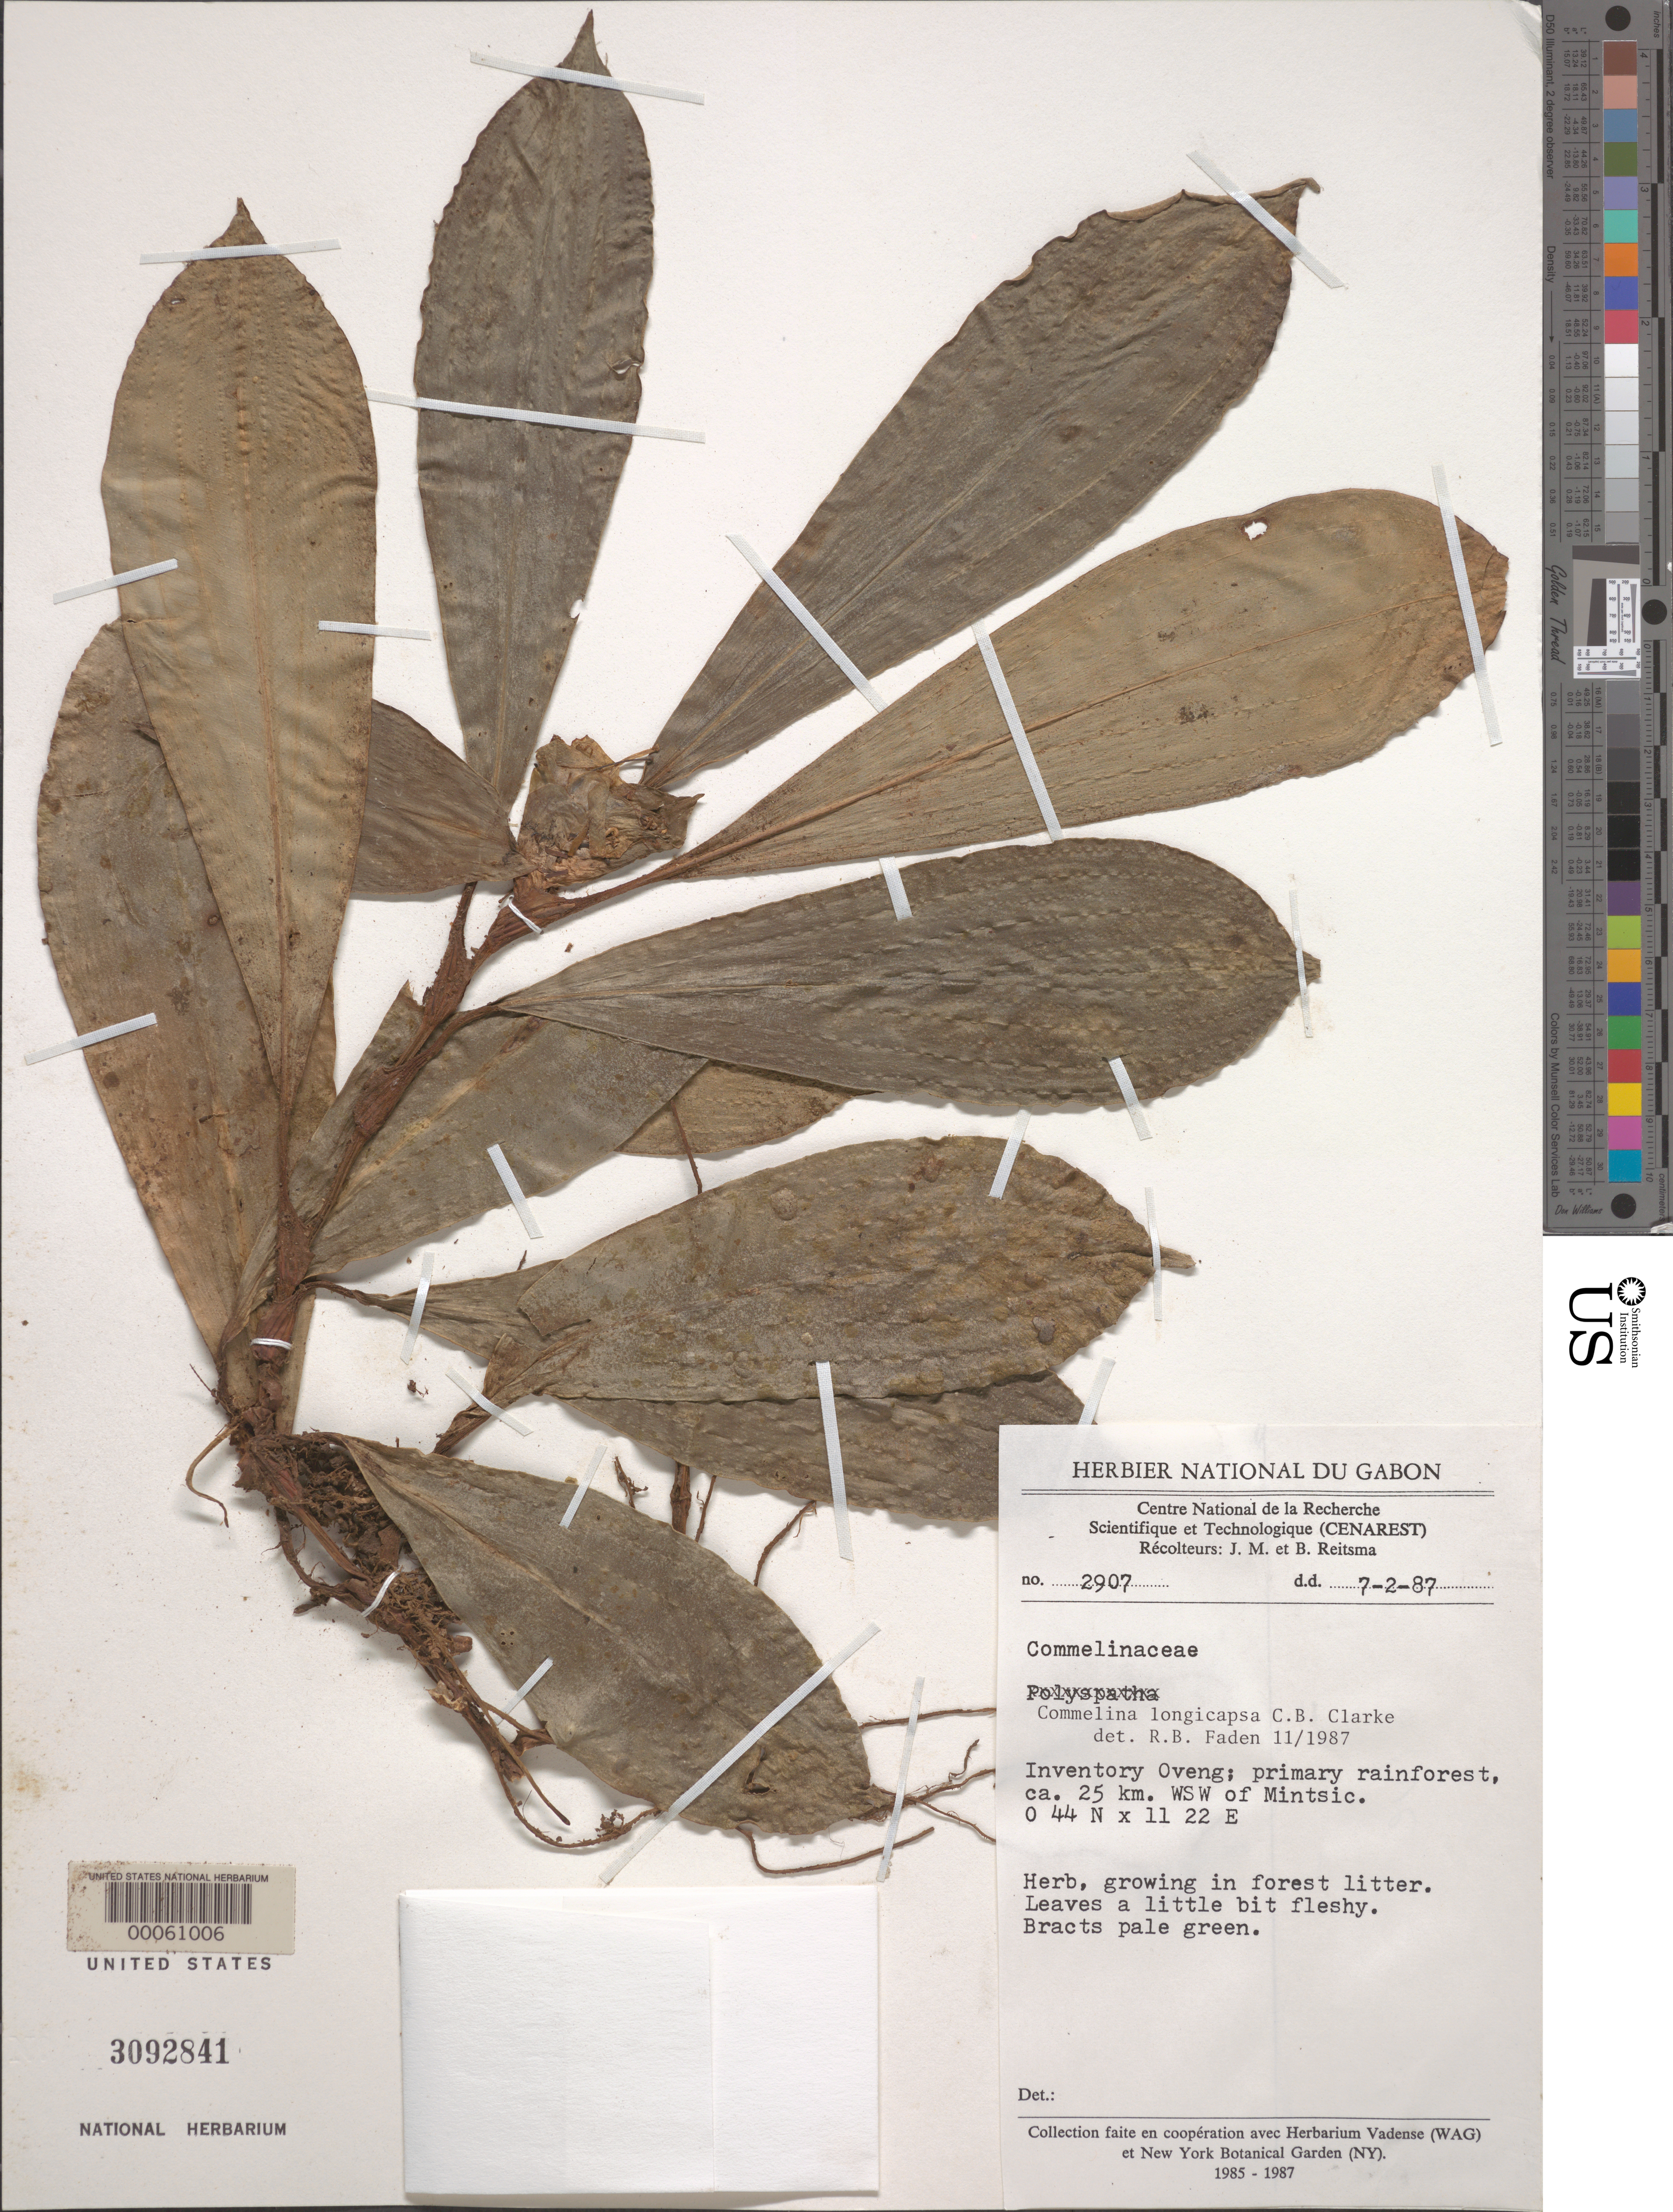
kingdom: Plantae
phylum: Tracheophyta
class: Liliopsida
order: Commelinales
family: Commelinaceae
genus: Commelina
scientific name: Commelina longicapsa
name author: C.B. Clarke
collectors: J. Reitsma & B. Reitsma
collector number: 2907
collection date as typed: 07 Feb 1987 or 02 Jul 1987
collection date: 1987-02-07 or 1987-07-02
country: Gabon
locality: Inventory Oveng, ca. 25 km. WSW of Mintsic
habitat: Primary rainforest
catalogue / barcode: US 3092841